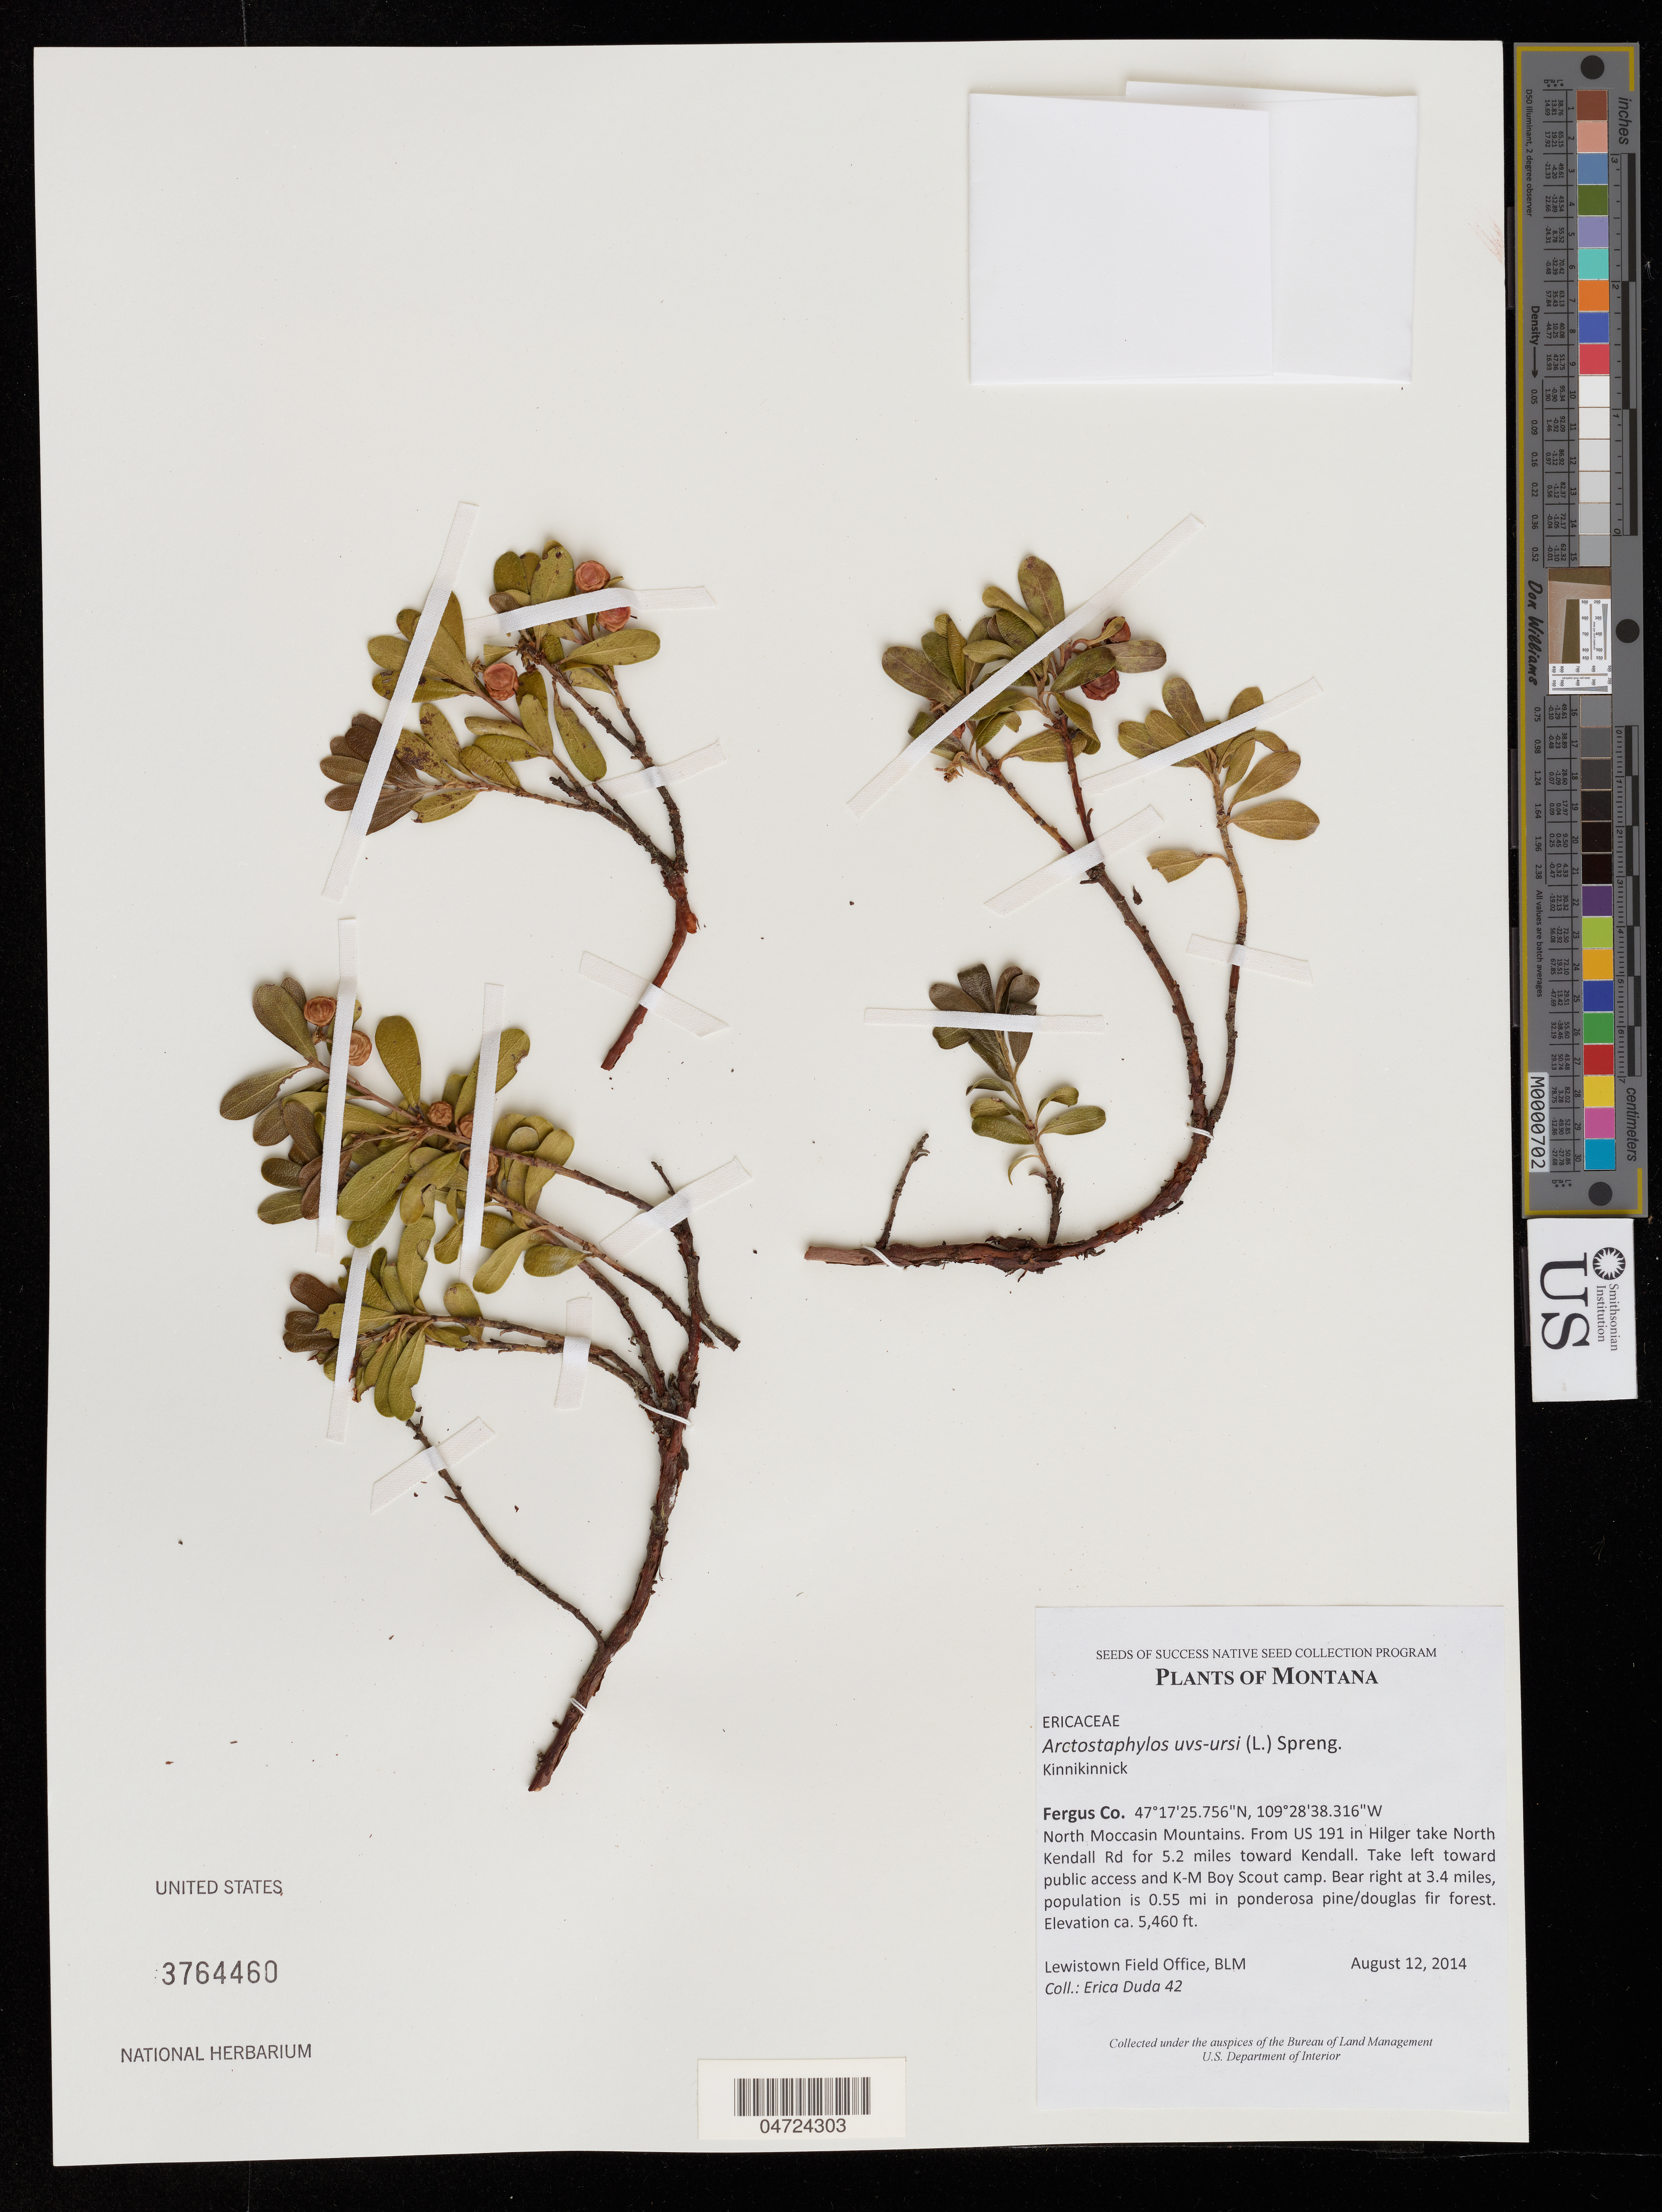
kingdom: Plantae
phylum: Tracheophyta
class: Magnoliopsida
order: Ericales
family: Ericaceae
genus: Arctostaphylos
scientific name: Arctostaphylos uva-ursi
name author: (L.) Spreng.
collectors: E. Duda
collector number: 42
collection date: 2014-08-12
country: United States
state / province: Montana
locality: Fergus Co. North Moccasin Mountains. From US 191 in Hilger take North Kendall Rd for 5.2 miles toward Kendall. Take left toward public access and K-M Boy Scout camp. Bear right at 3.4 miles, population is 0.55 mi in ponderosa pine/douglas fir forest.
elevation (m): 1664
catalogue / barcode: US 3764460